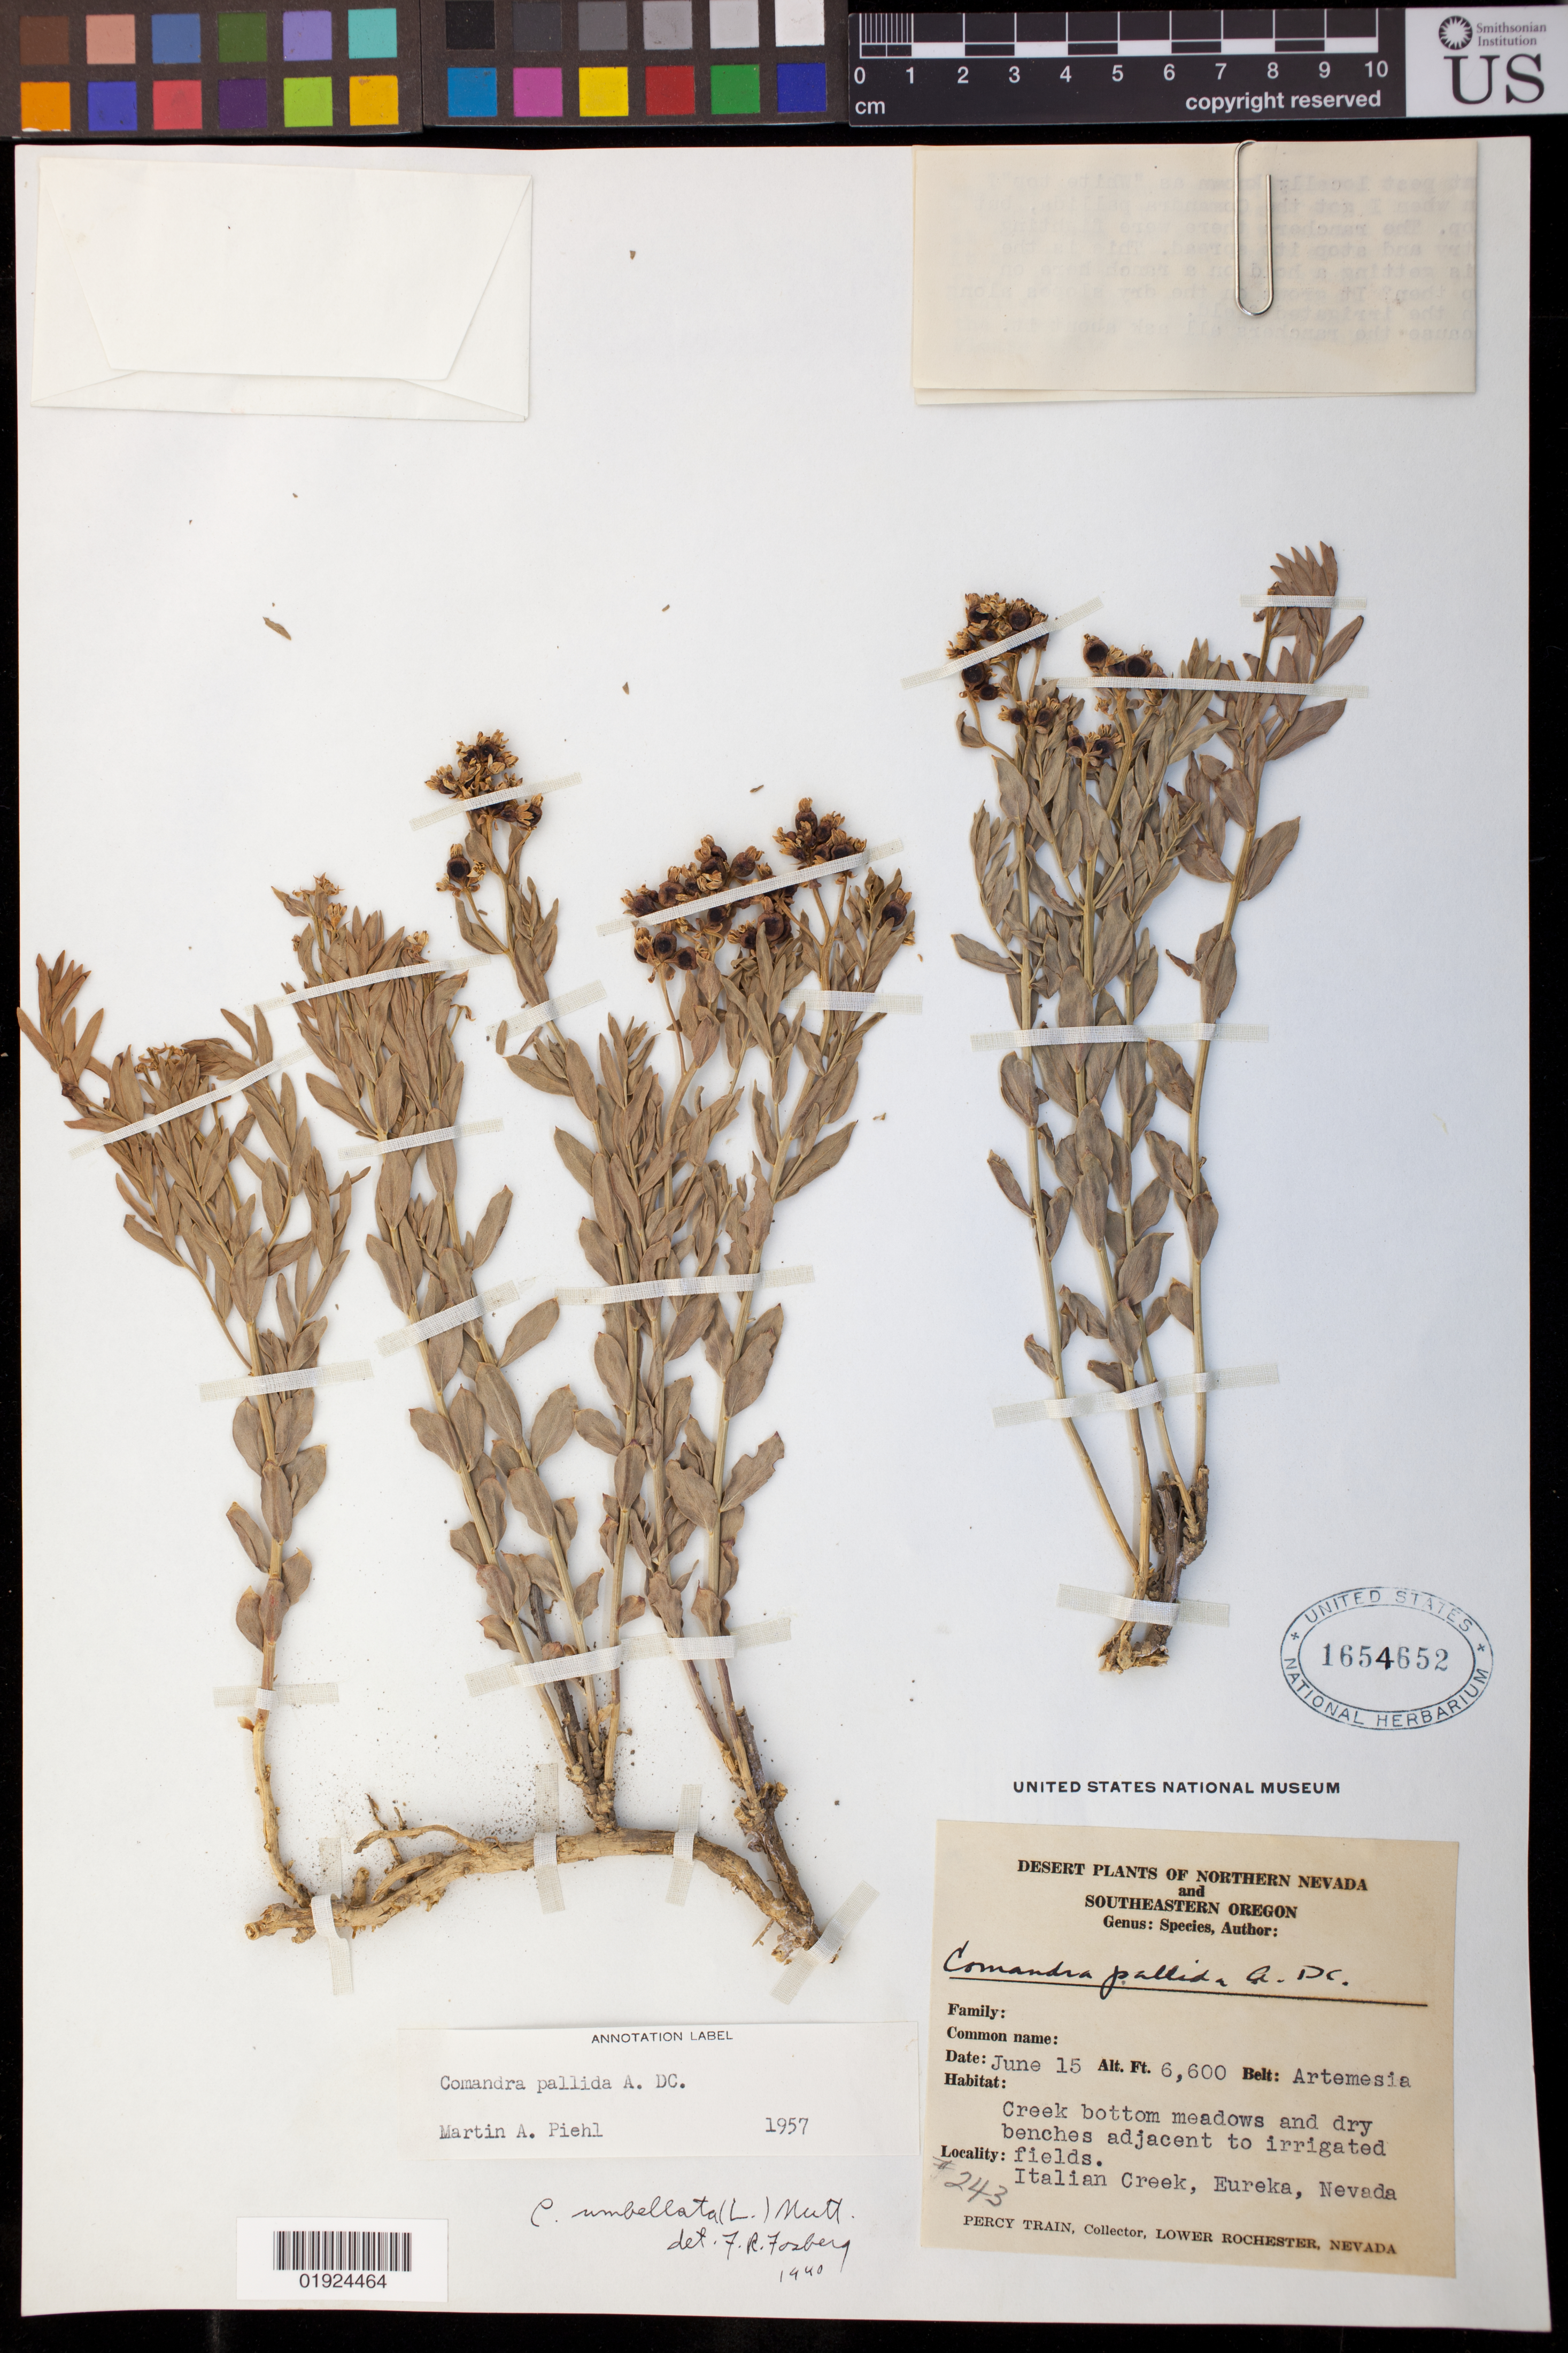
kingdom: Plantae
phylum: Tracheophyta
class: Magnoliopsida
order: Santalales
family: Comandraceae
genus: Comandra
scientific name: Comandra pallida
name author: A. DC.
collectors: P. Train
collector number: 243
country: United States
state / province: Nevada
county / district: Eureka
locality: Italian Creek, Eureka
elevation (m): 2012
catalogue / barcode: US 1654652